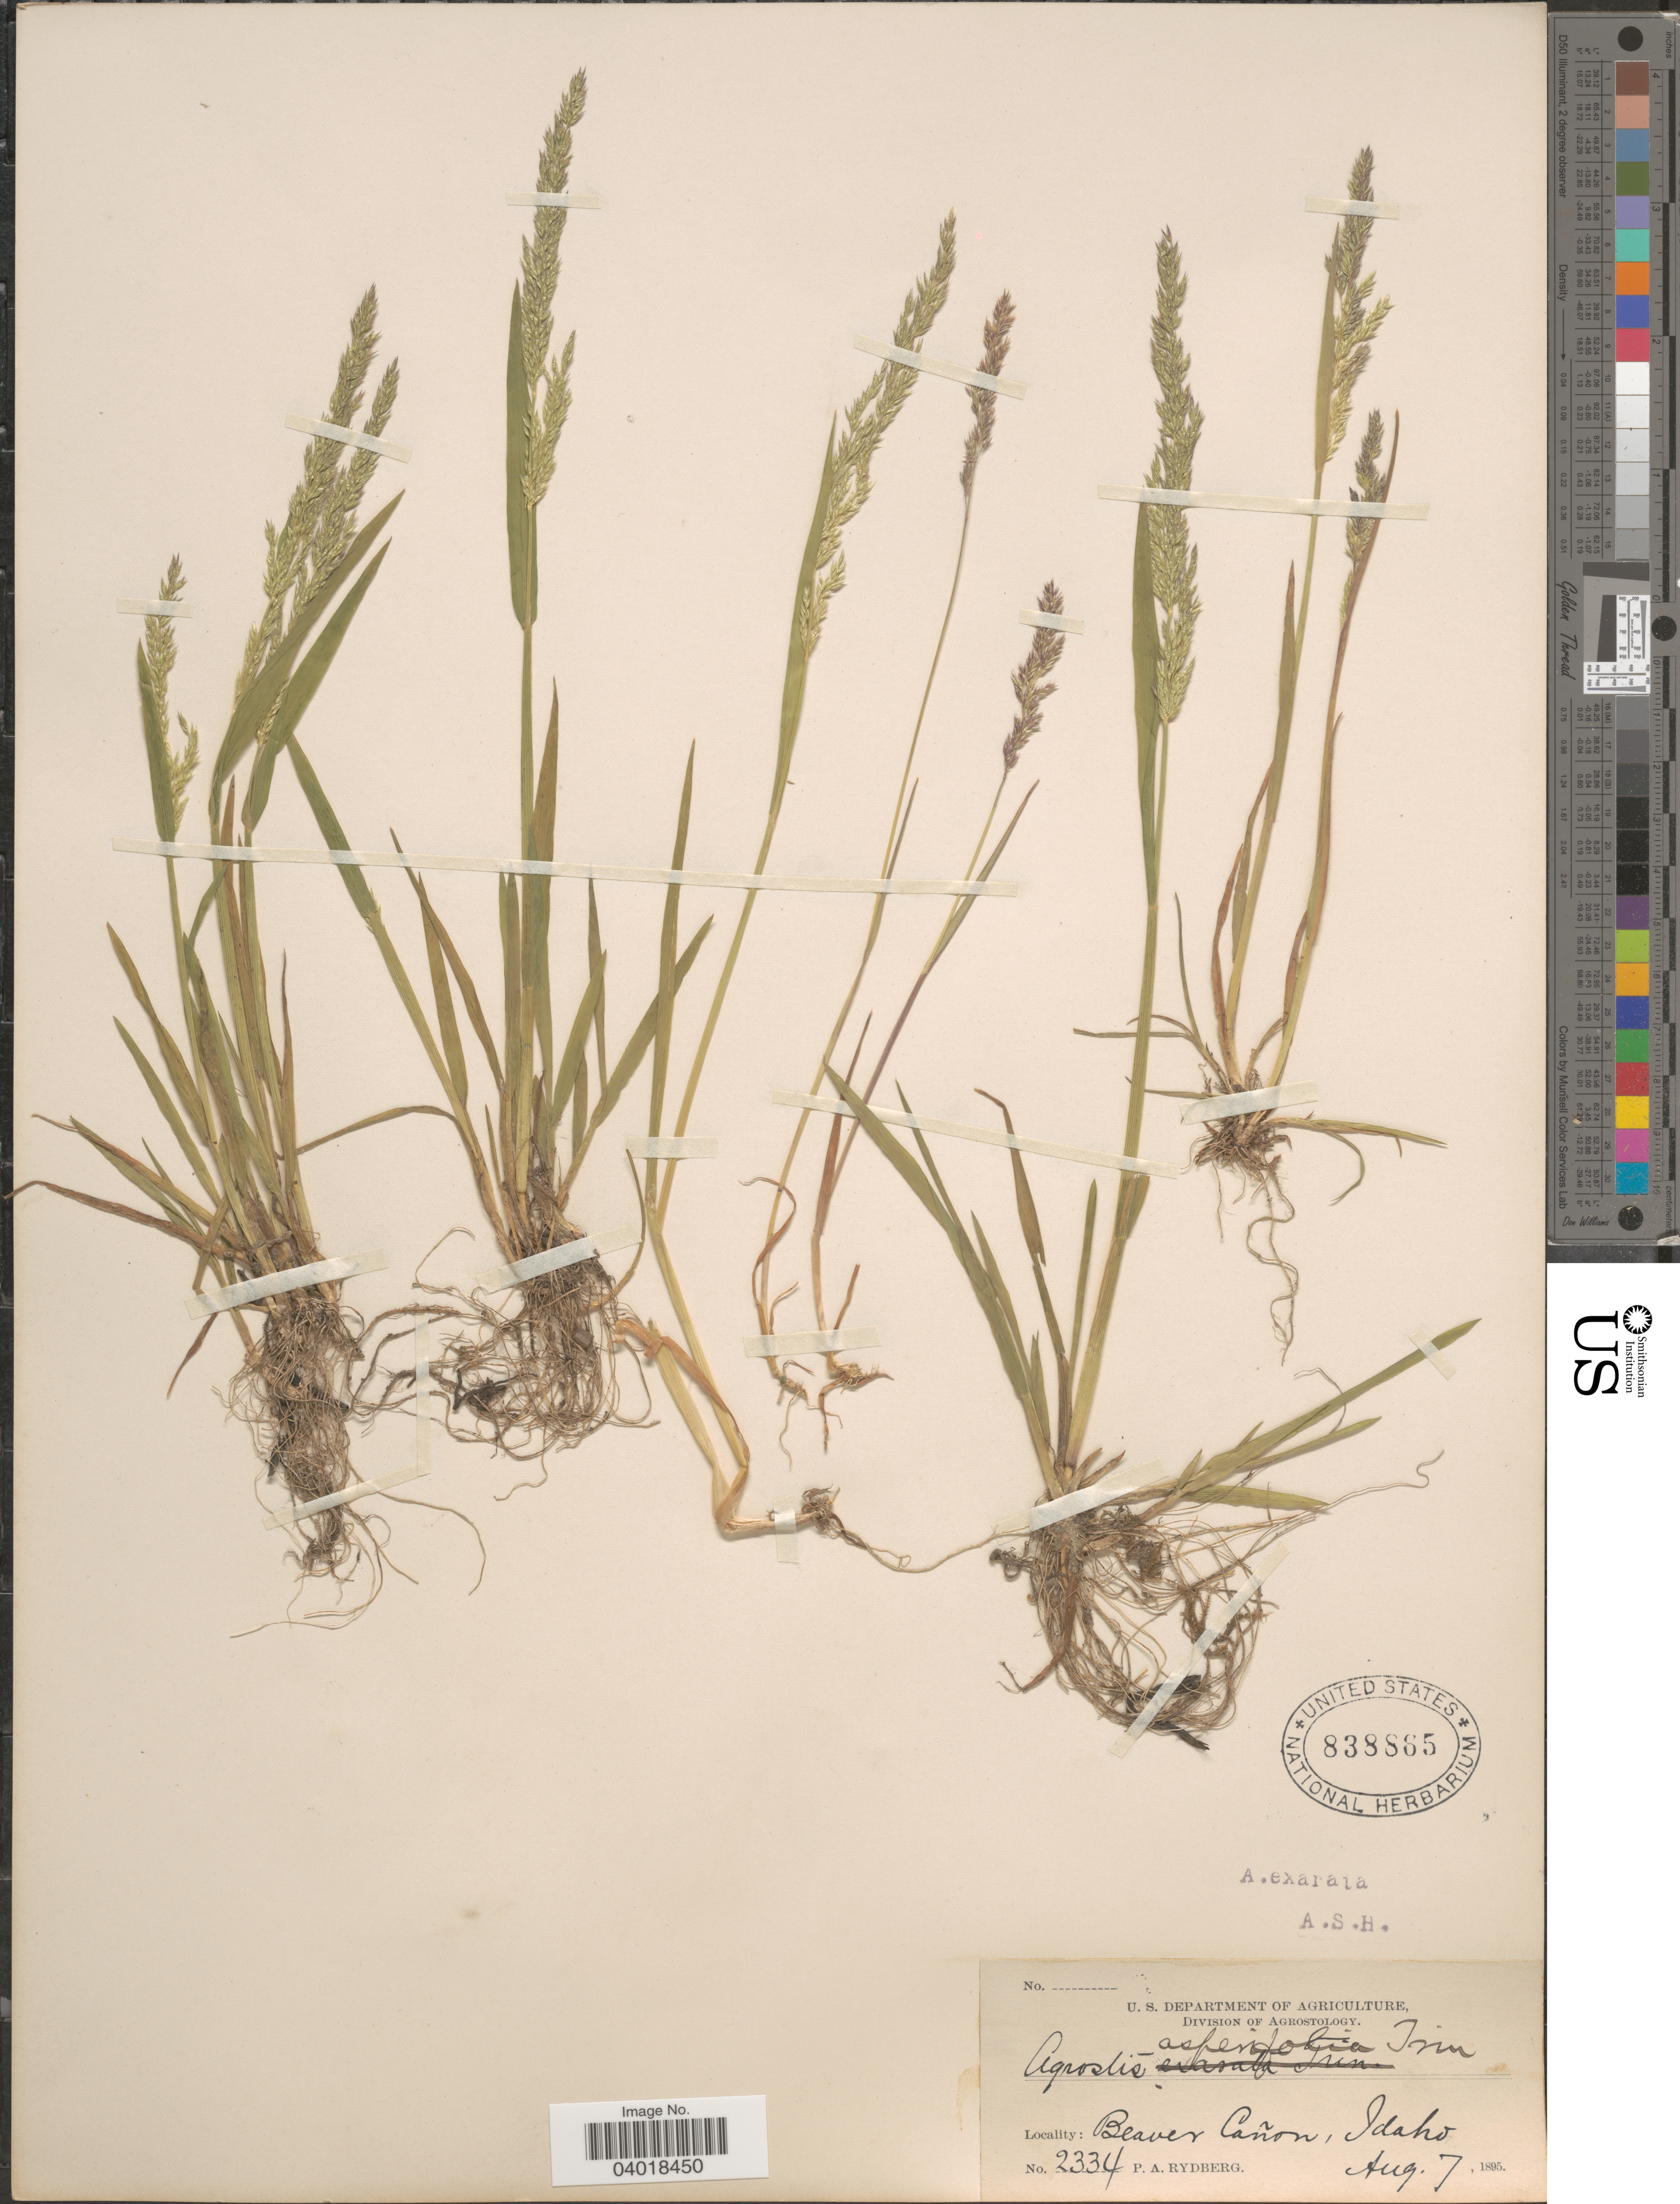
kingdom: Plantae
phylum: Tracheophyta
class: Liliopsida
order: Poales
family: Poaceae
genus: Agrostis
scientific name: Agrostis exarata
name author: Trin.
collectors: P. A. Rydberg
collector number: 2334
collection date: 1895-08-07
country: United States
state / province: Idaho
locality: Beaver Cañon.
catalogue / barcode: US 838865